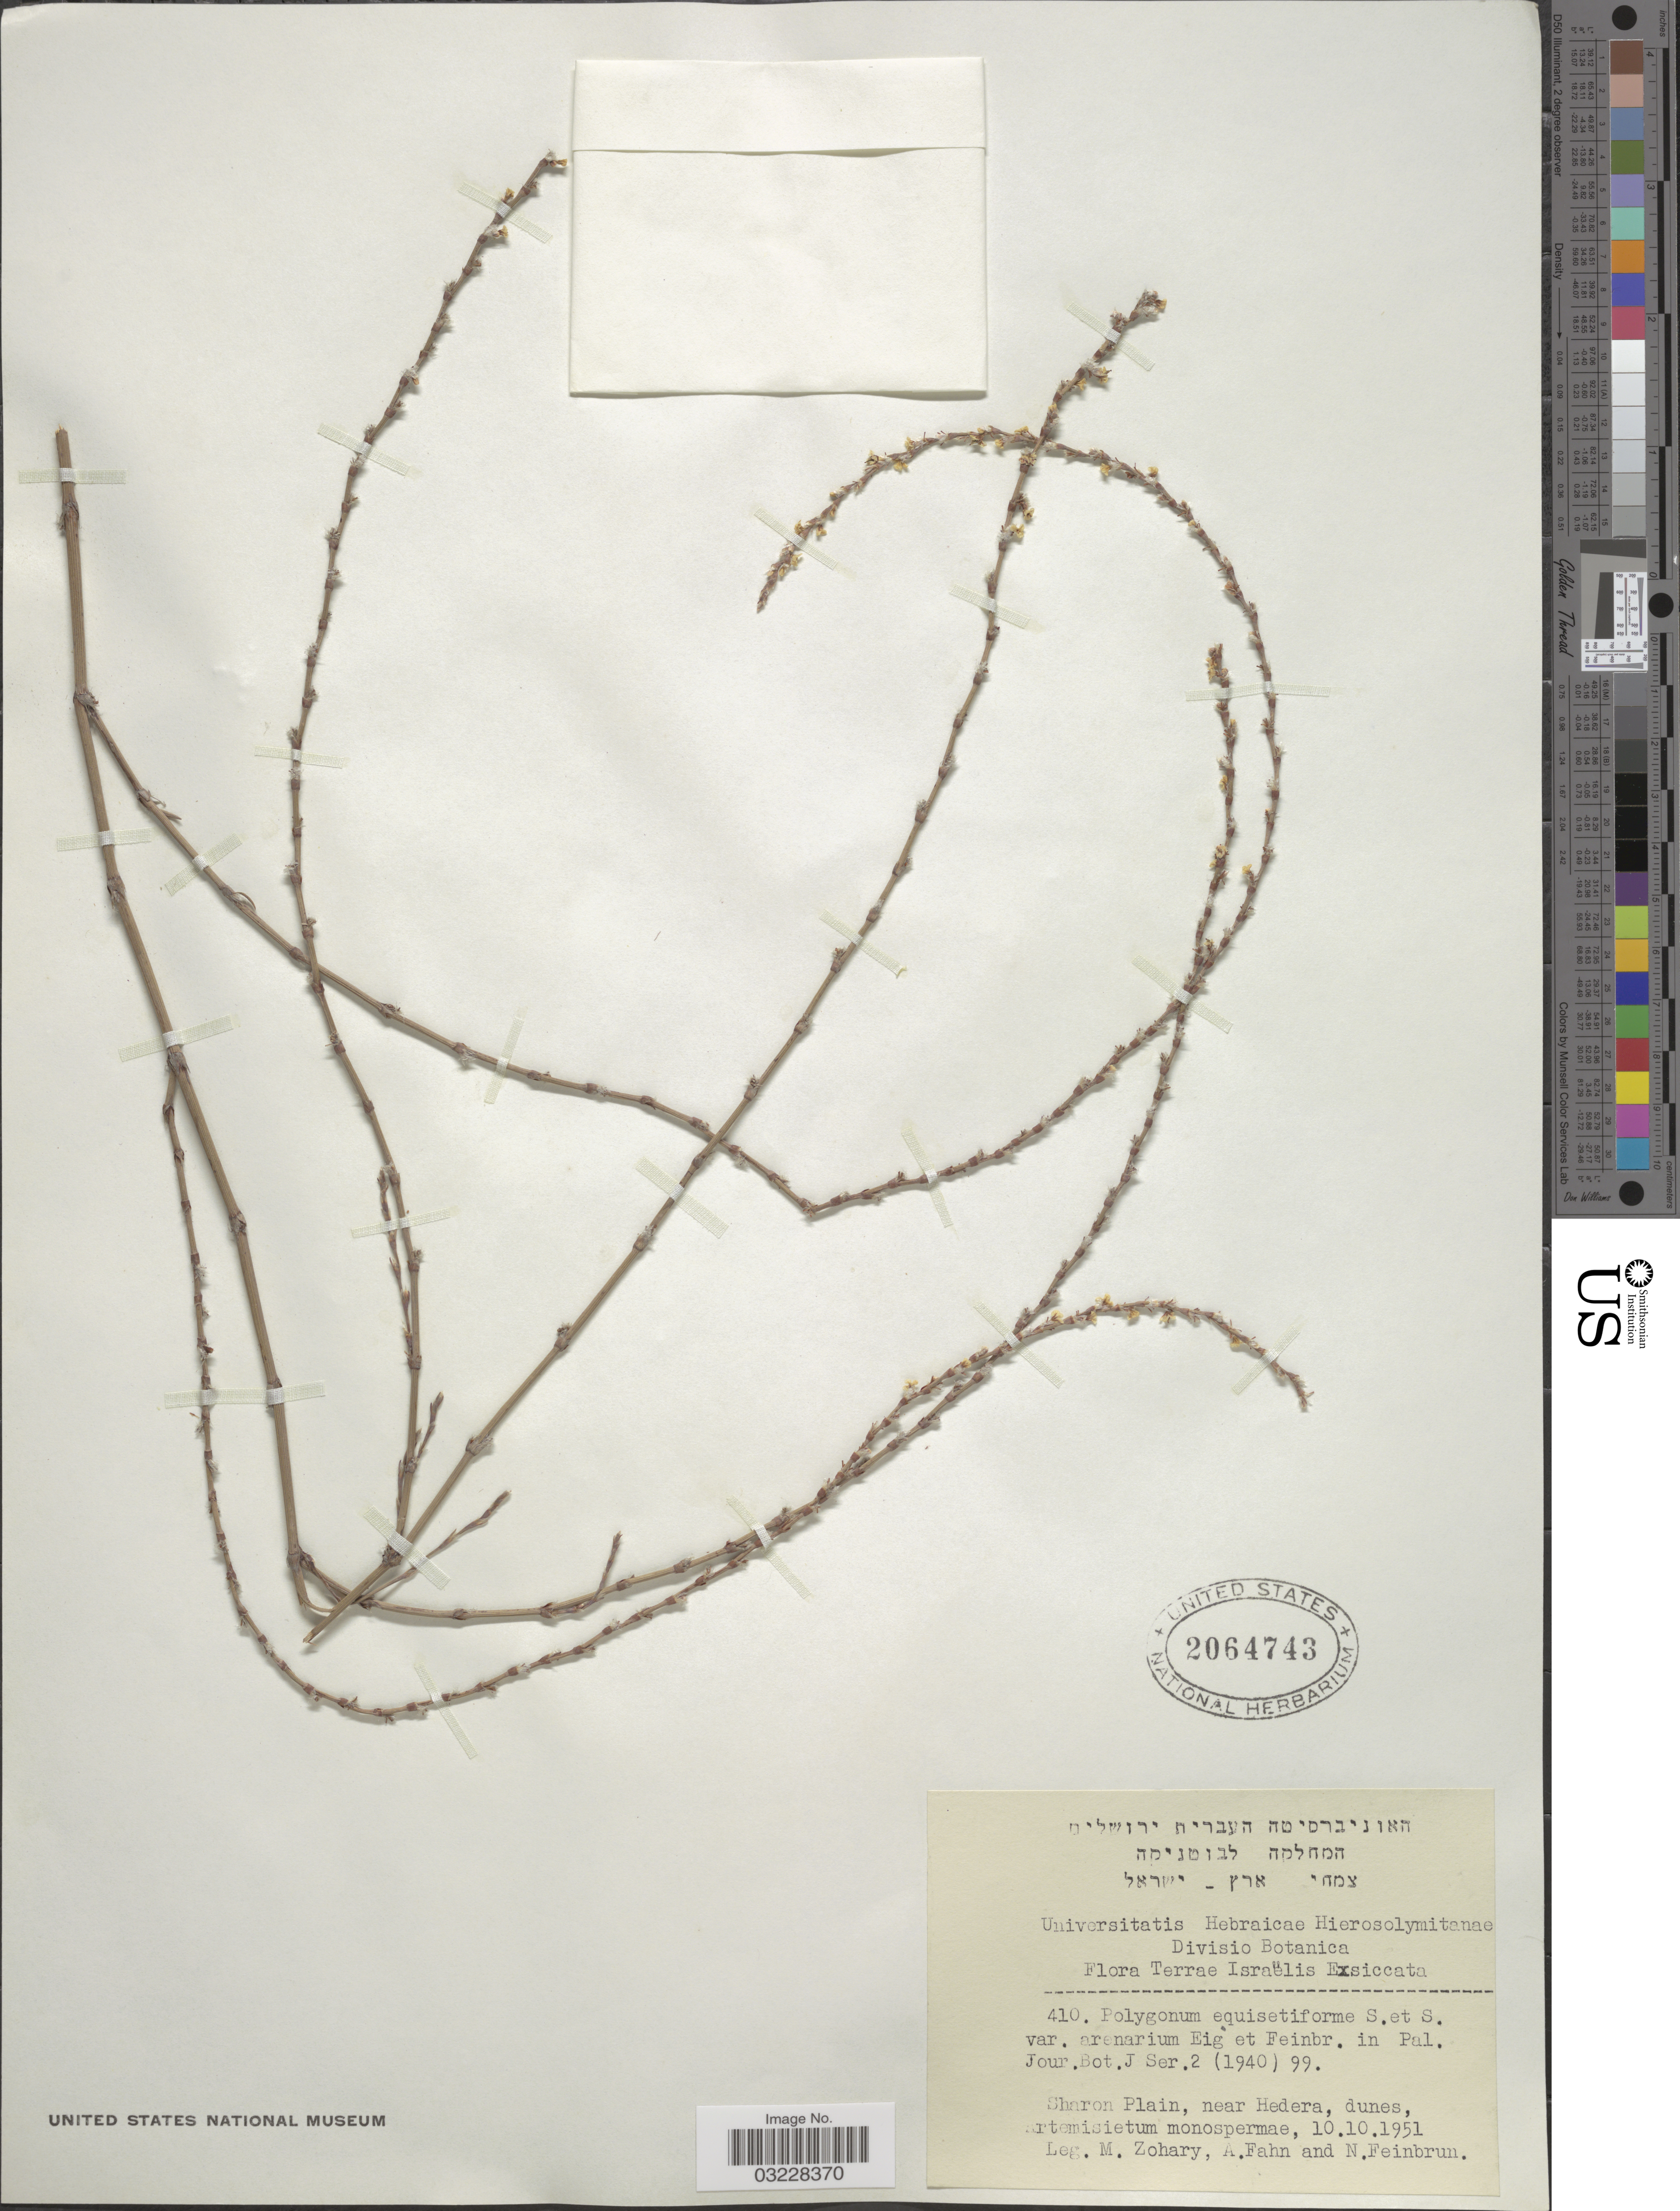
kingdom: Plantae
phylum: Tracheophyta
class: Magnoliopsida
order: Caryophyllales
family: Polygonaceae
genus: Polygonum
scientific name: Polygonum equisetiforme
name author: Sm.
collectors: M. Zohary, A. Fahn & N. Feinbrun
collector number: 410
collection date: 1951-10-10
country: Israel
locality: Sharon Plain, near Hedera, dunes.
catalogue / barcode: US 2064743